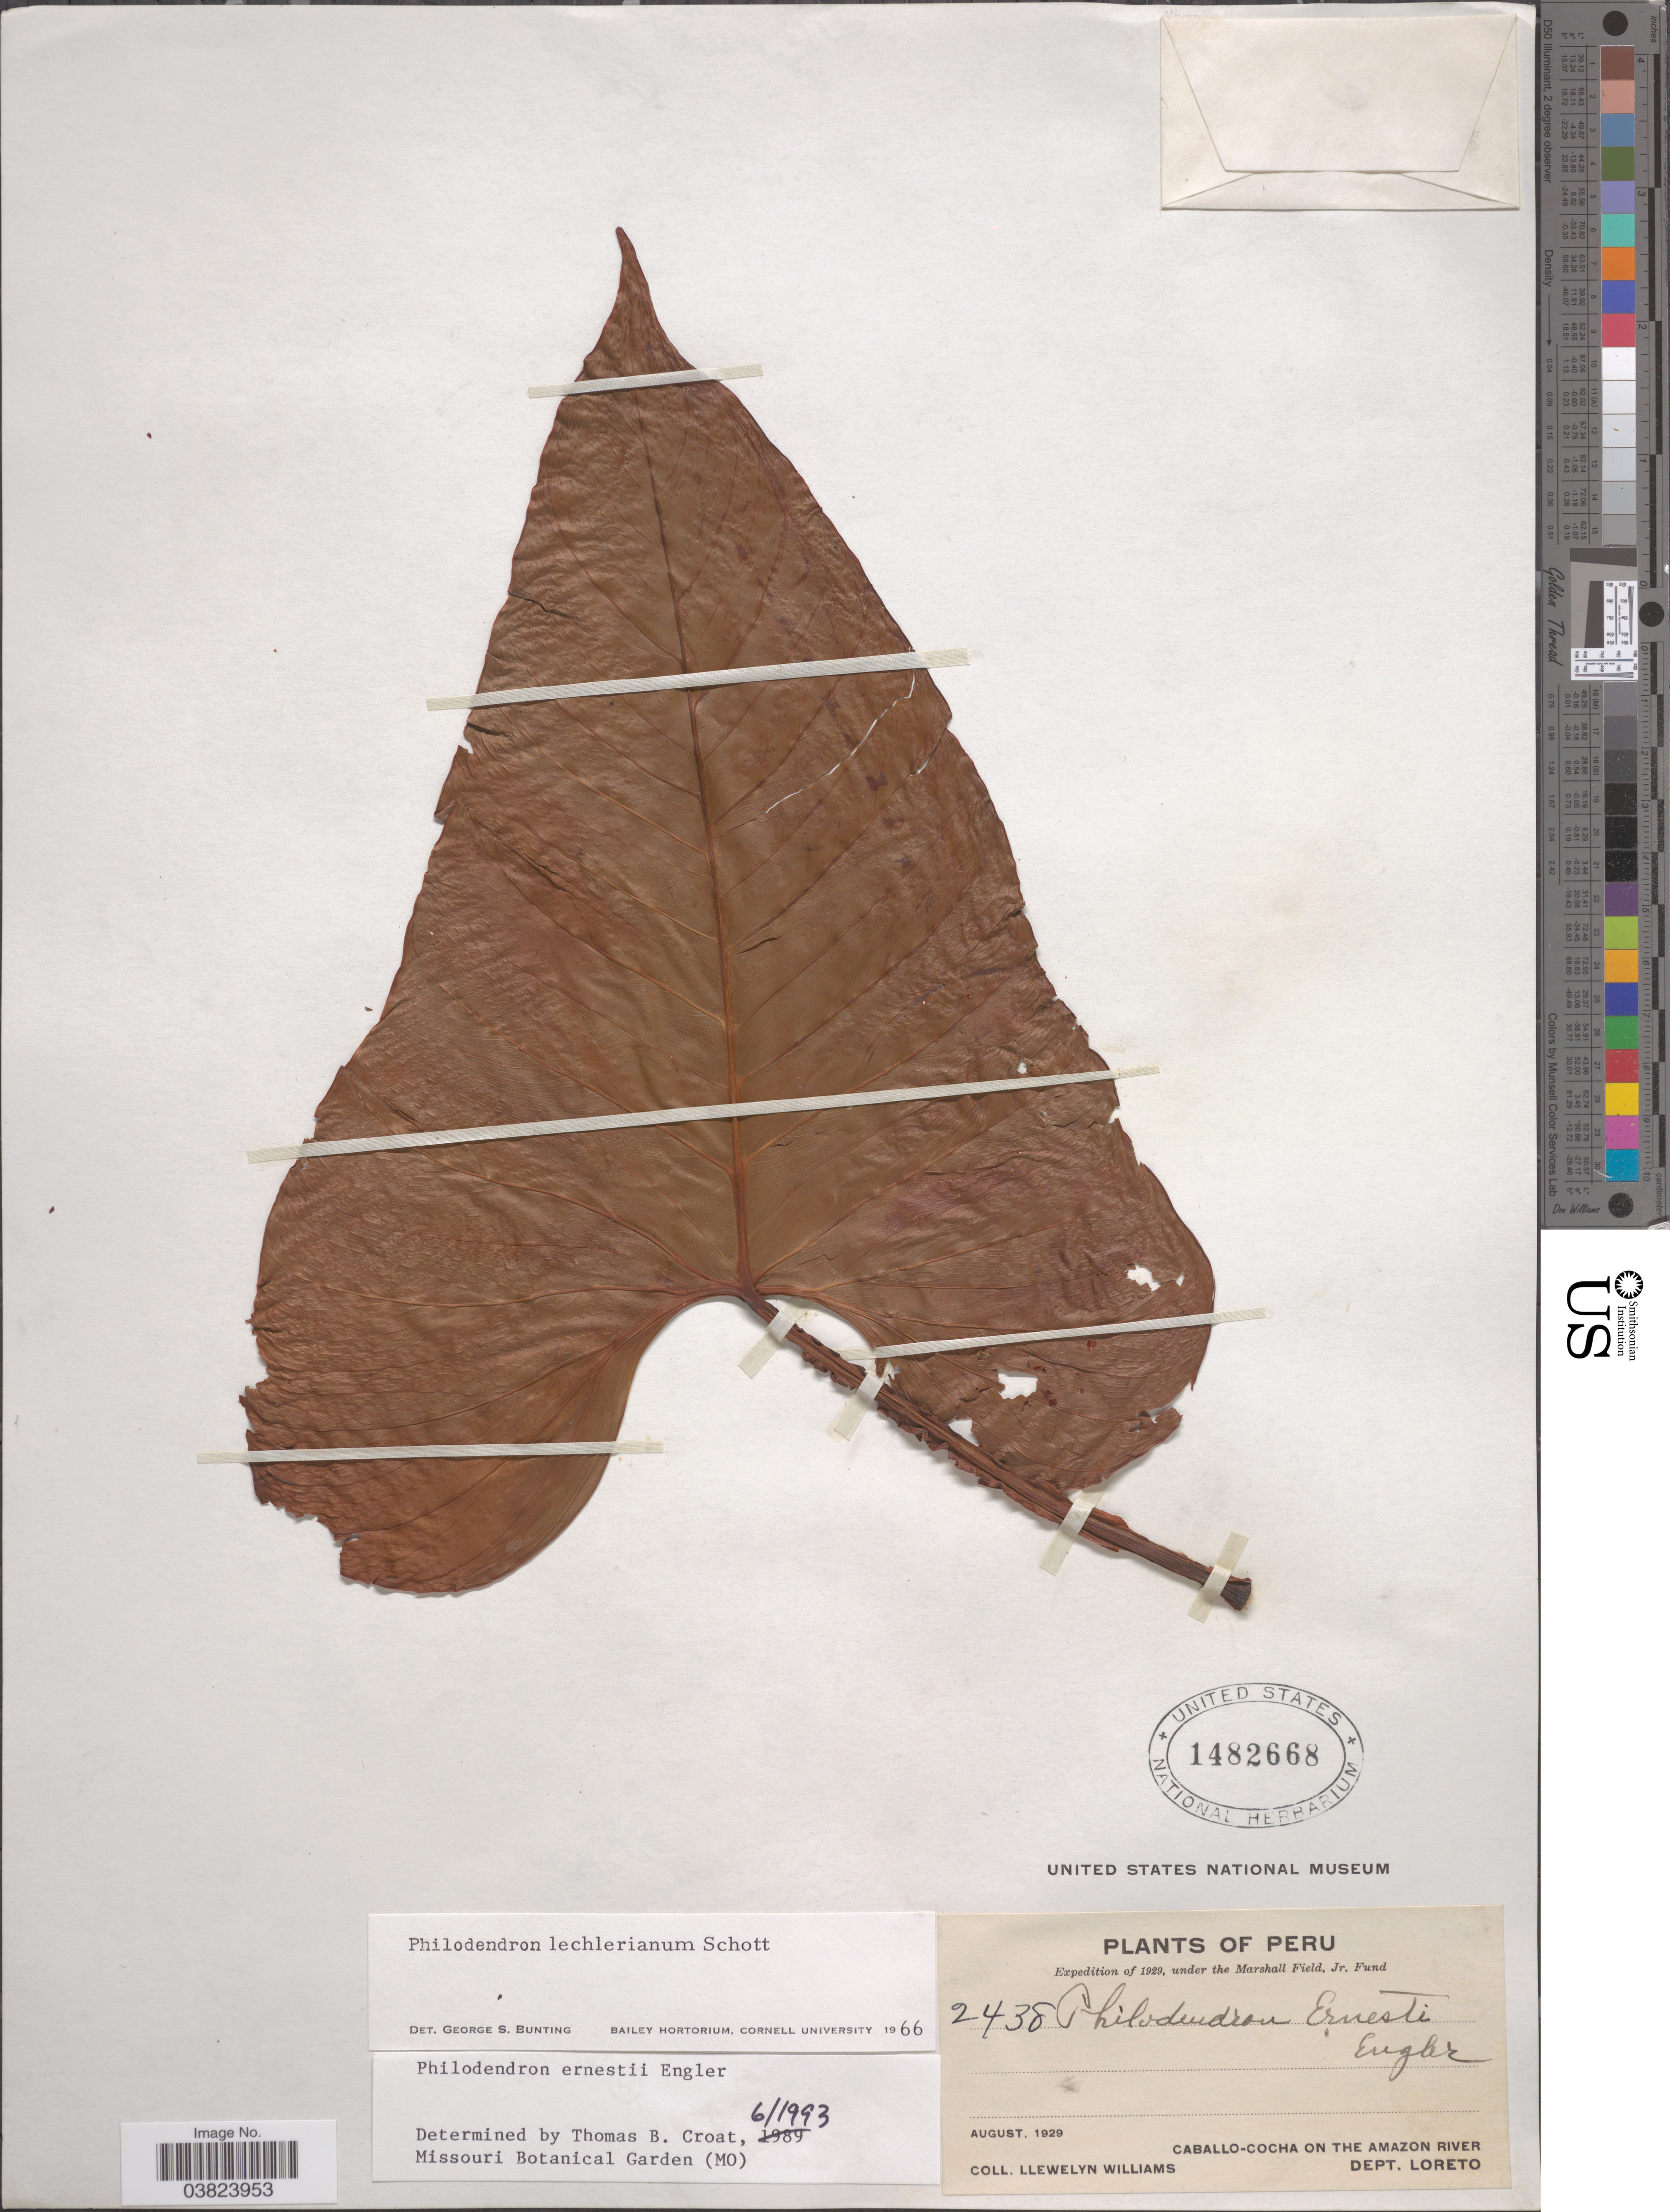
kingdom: Plantae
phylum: Tracheophyta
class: Liliopsida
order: Alismatales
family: Araceae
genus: Philodendron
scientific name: Philodendron erubescens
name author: K. Koch & Augustin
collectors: Ll. Williams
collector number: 2438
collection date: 1929-08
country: Peru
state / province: Loreto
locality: Caballo-Cocha on the Amazon River. Dept. Loreto.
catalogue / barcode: US 1482668